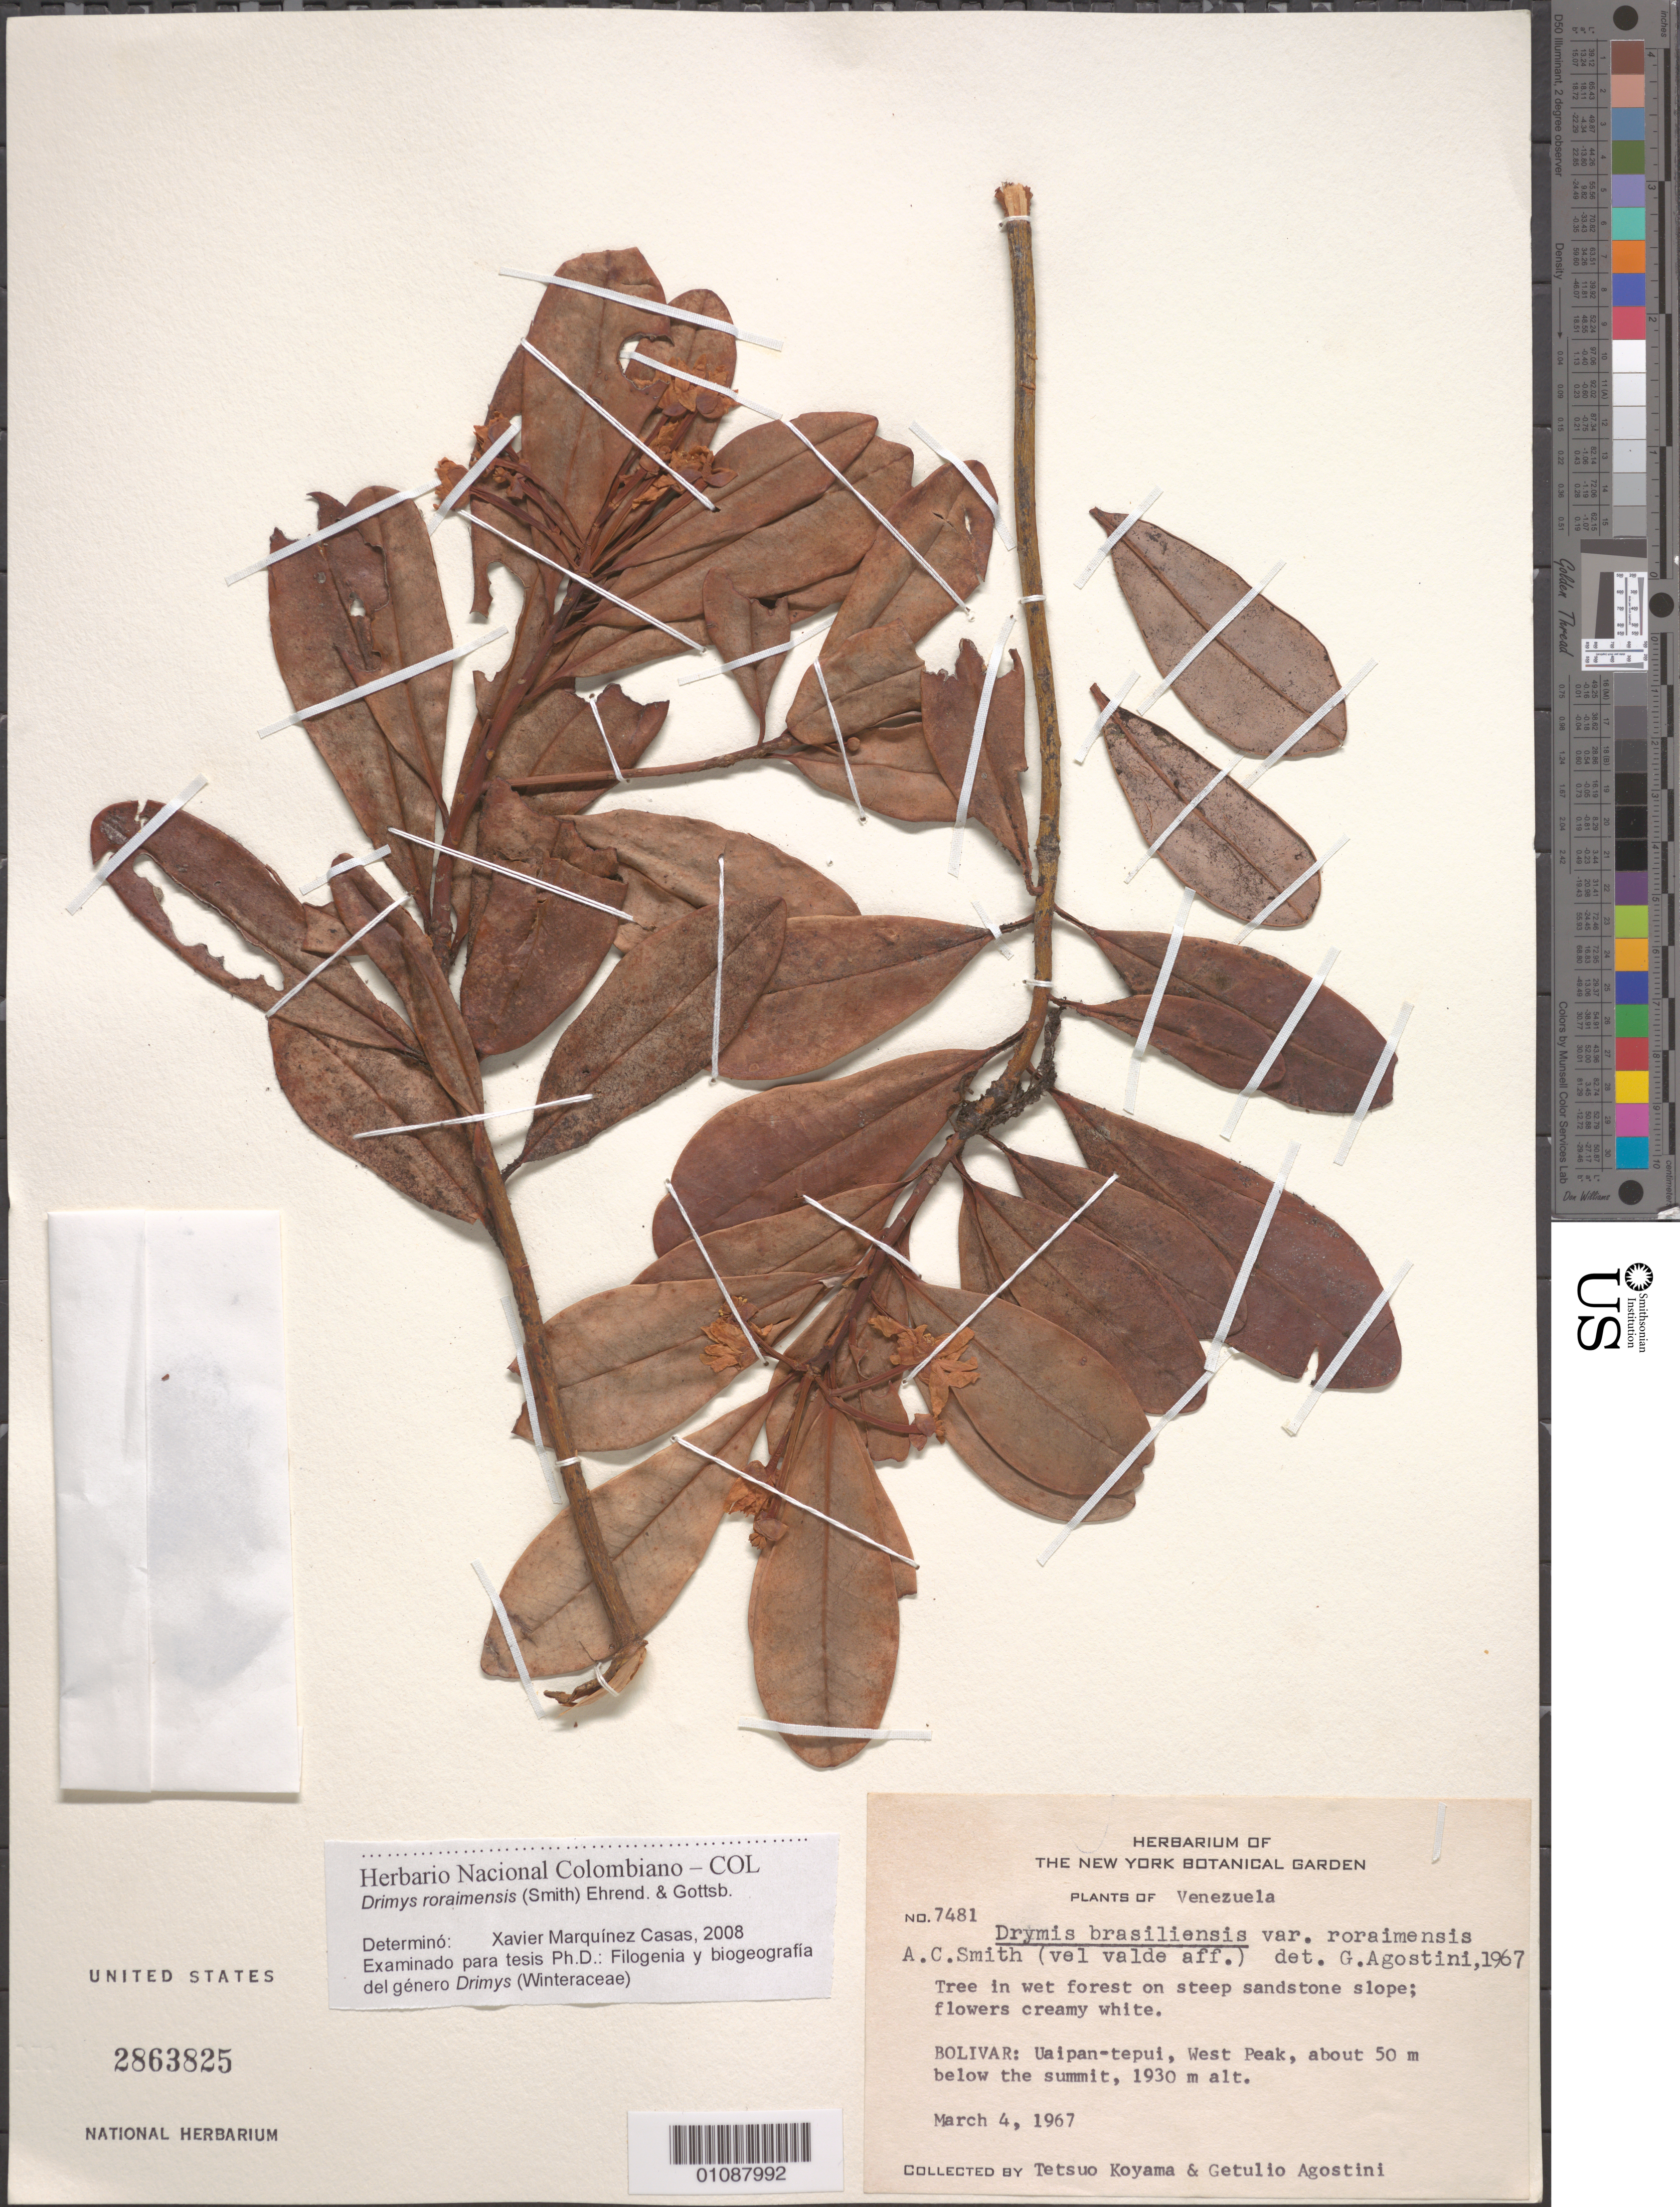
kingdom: Plantae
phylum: Tracheophyta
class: Magnoliopsida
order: Canellales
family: Winteraceae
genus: Drimys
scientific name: Drimys roraimensis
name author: (A.C. Sm.) Ehrend. & Gottsb.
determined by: Agostini, G.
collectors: T. Koyama & G. Agostini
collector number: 7481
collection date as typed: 4-Mar-67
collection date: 1967-03-04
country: Venezuela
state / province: Bolívar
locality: Uaipan-tepuí, West Peak, ca. 50 m below summit.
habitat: Wet forest on steep sandstone slope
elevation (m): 1900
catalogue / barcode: US 2863825